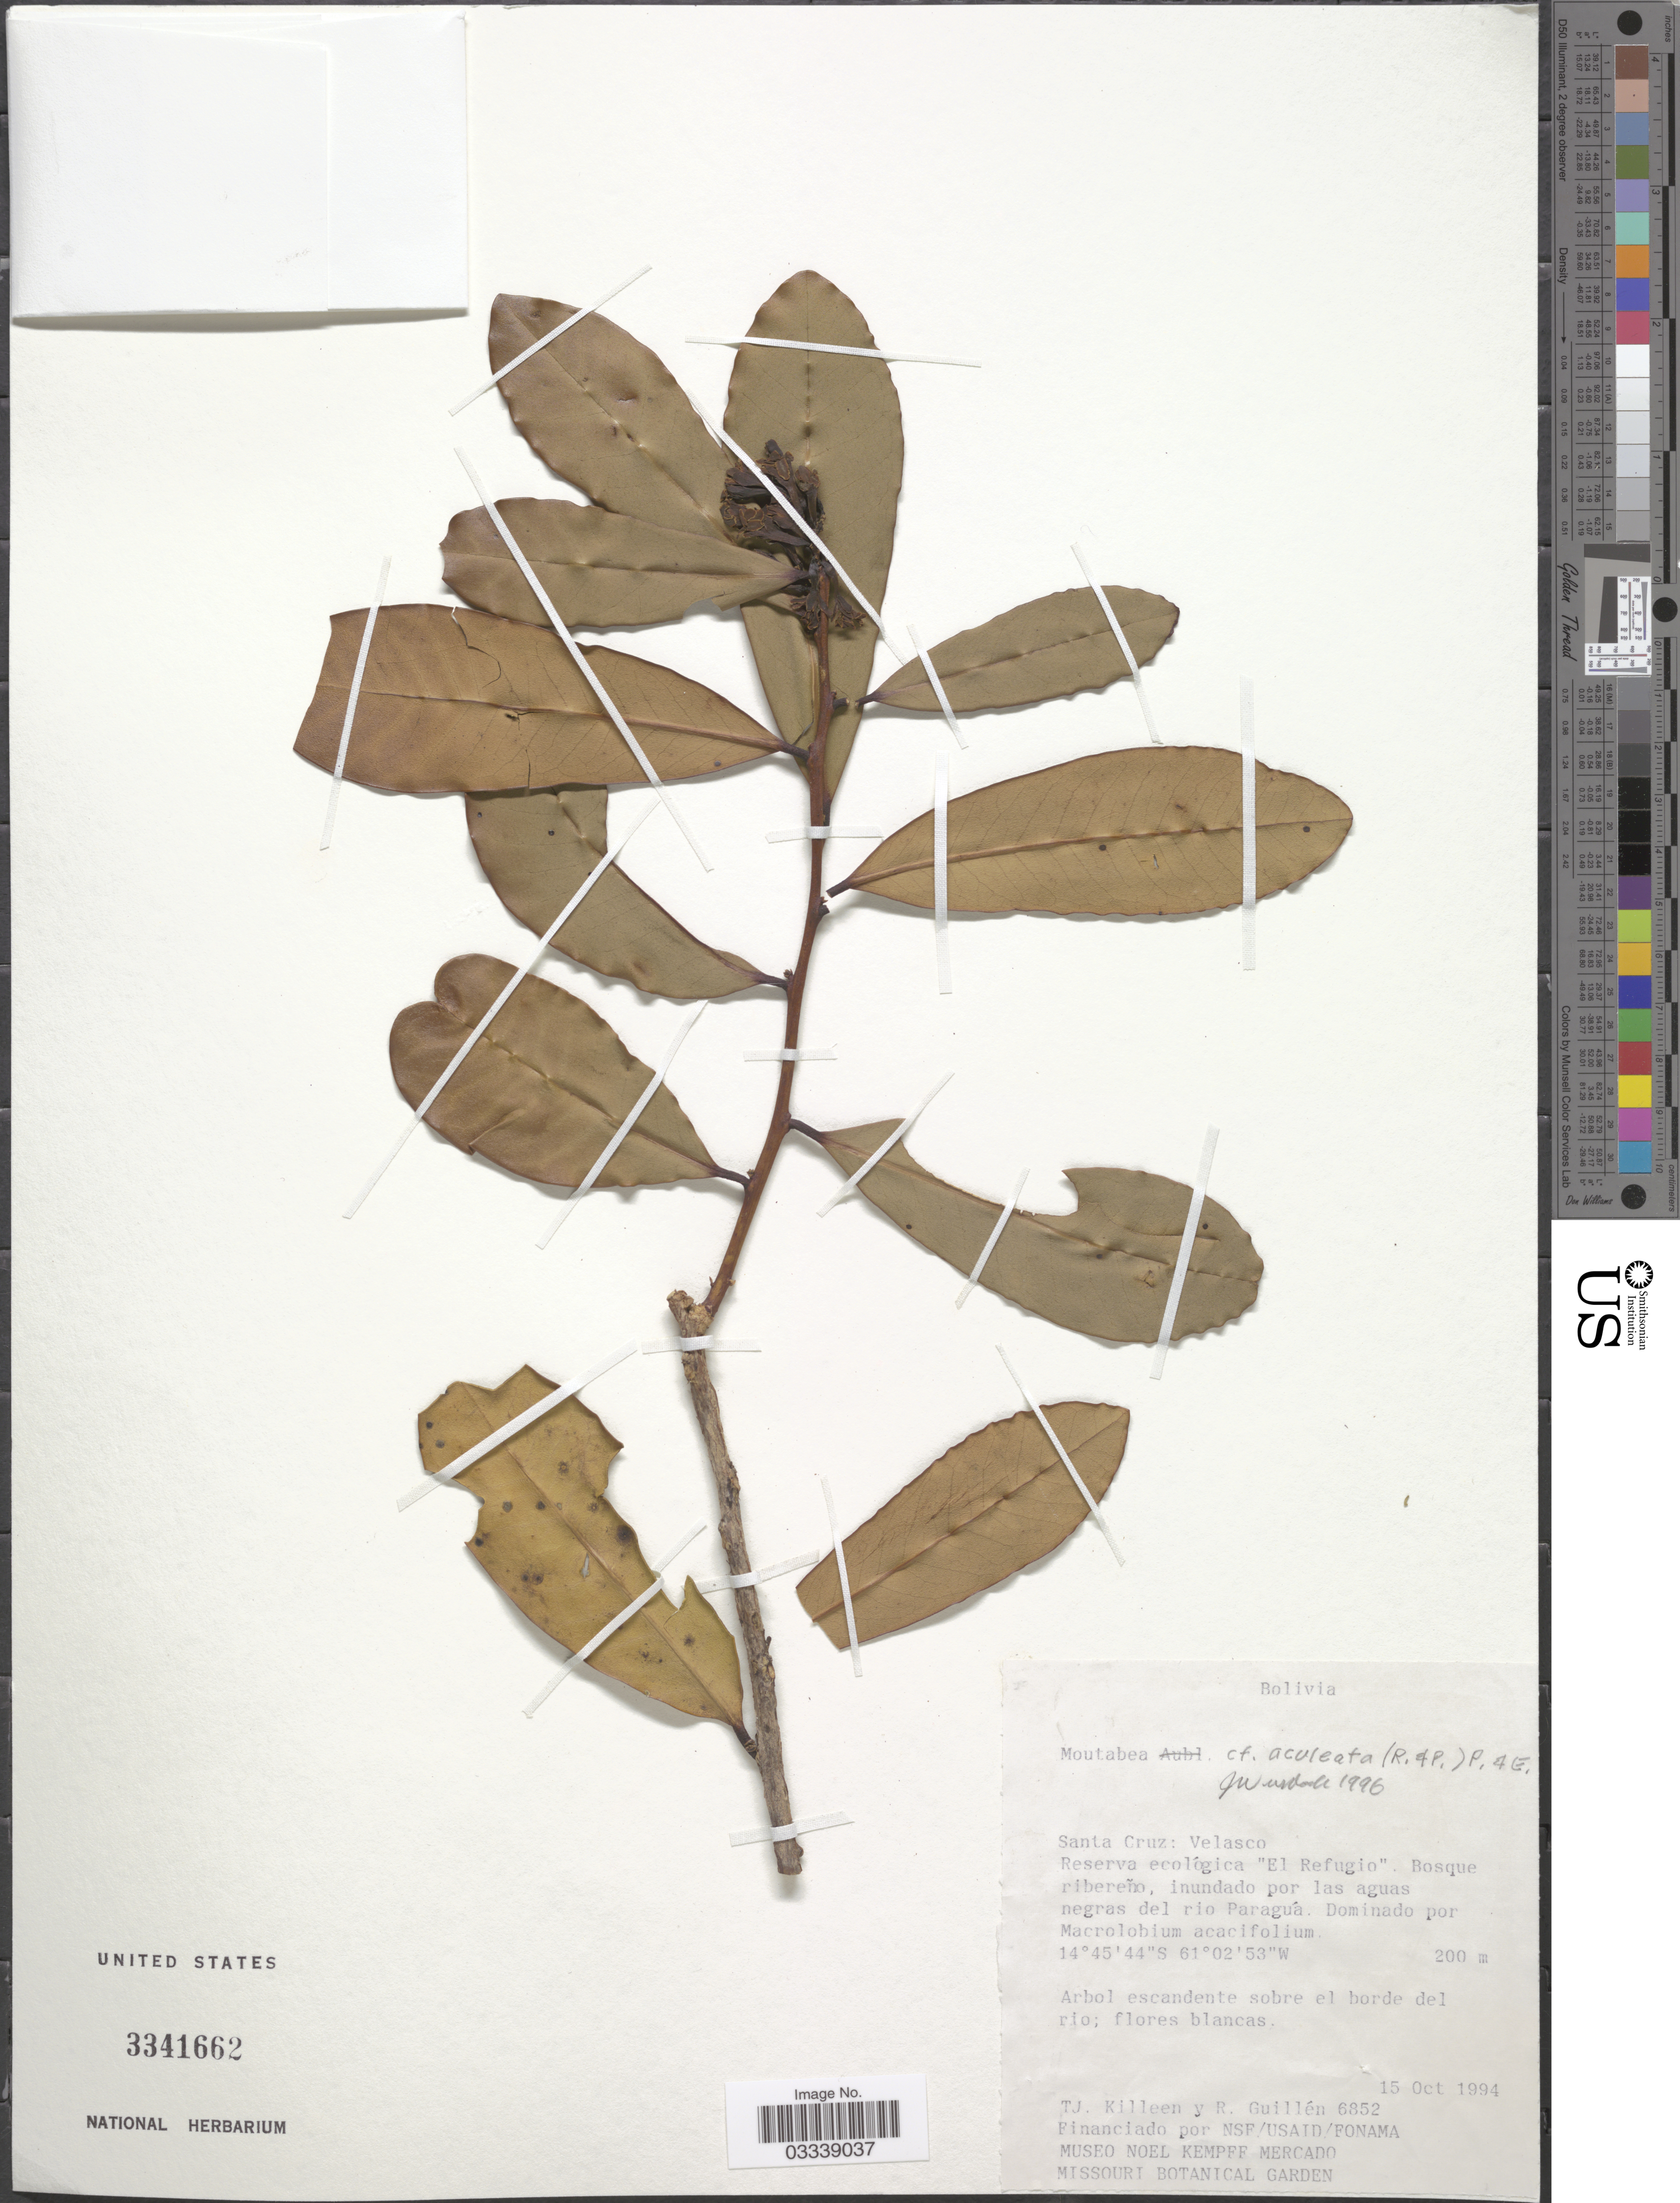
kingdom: Plantae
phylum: Tracheophyta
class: Magnoliopsida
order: Fabales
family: Polygalaceae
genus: Moutabea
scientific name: Moutabea aculeata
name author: Ruiz & Pav.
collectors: T. J. Killeen & R. Guillen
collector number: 6852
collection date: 1994-10-15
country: Bolivia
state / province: Santa Cruz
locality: Velasco. Reserva ecoógica "El Refugio". Bosque ribereño, inundado por las aguas negras del rio Paraguá.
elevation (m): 200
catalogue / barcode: US 3341662